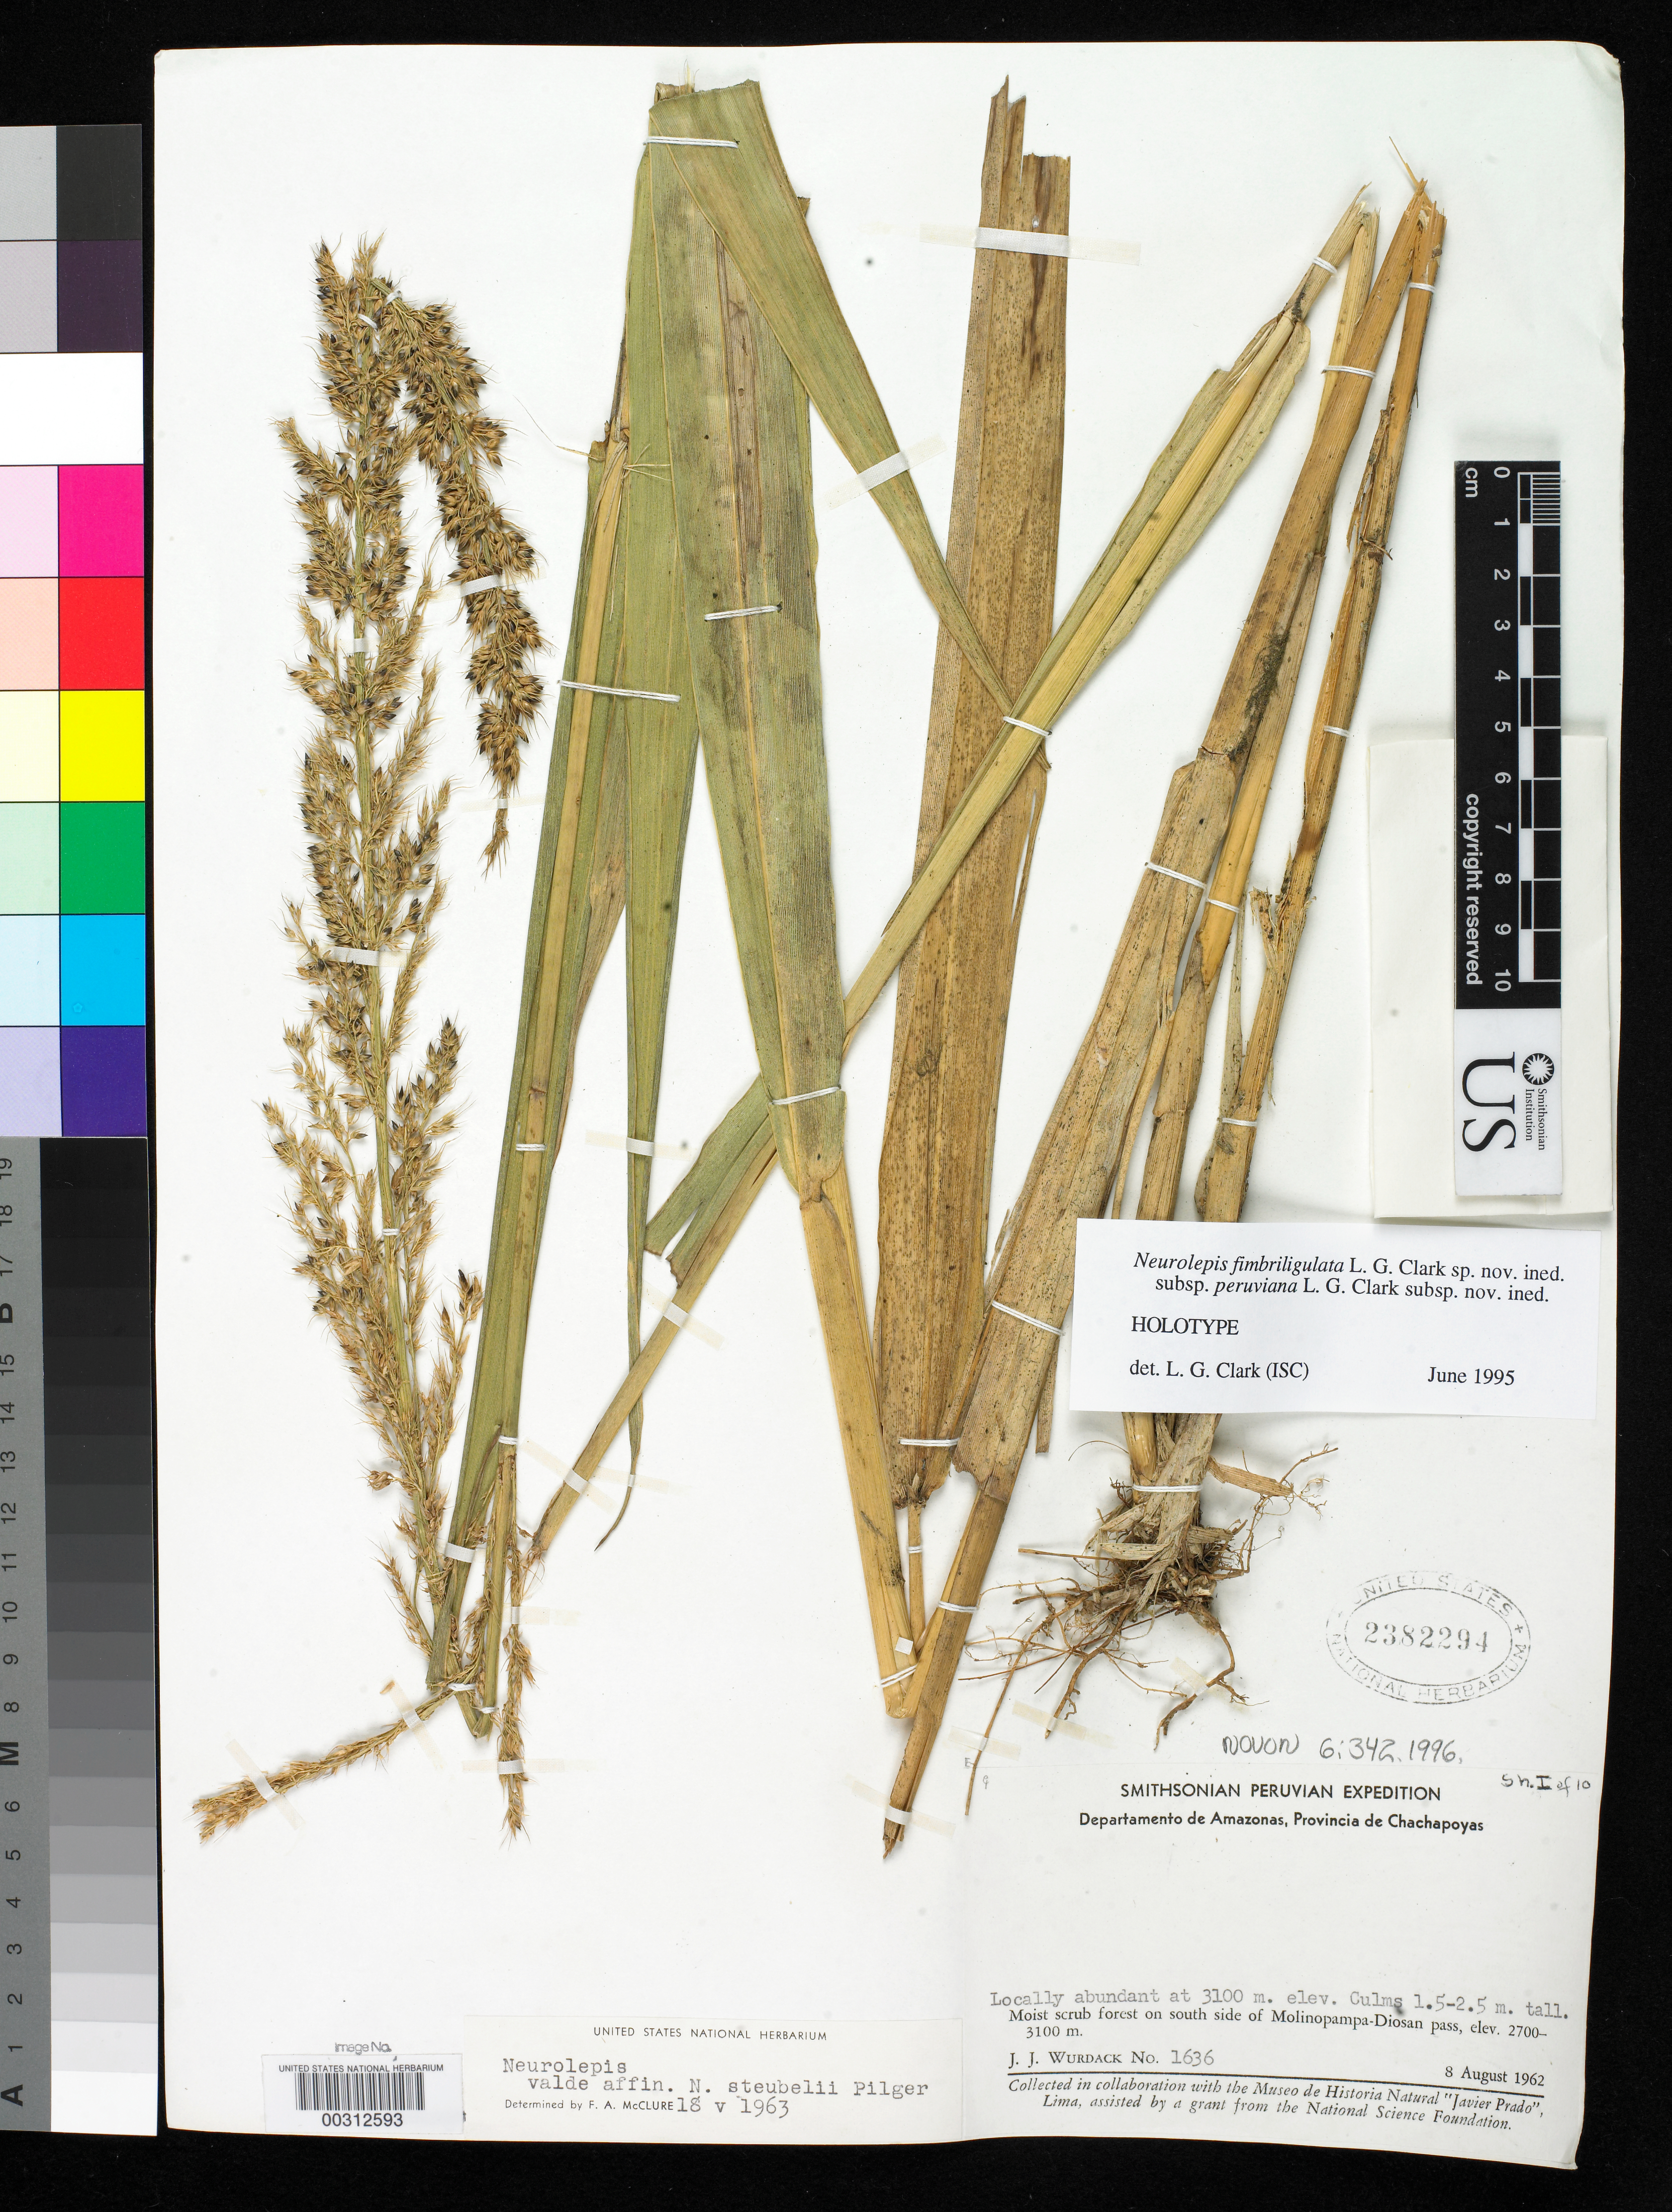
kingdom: Plantae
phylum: Tracheophyta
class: Liliopsida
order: Poales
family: Poaceae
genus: Neurolepis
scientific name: Neurolepis fimbriligulata subsp. peruviana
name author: L.G. Clark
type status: Holotype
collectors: J. J. Wurdack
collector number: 1636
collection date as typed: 08 Aug 1962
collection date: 1962-08-08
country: Peru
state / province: Amazonas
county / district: Chachapoyas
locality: S side of Molinopampa-Diosan Pass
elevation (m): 2700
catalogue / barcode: US 2382294